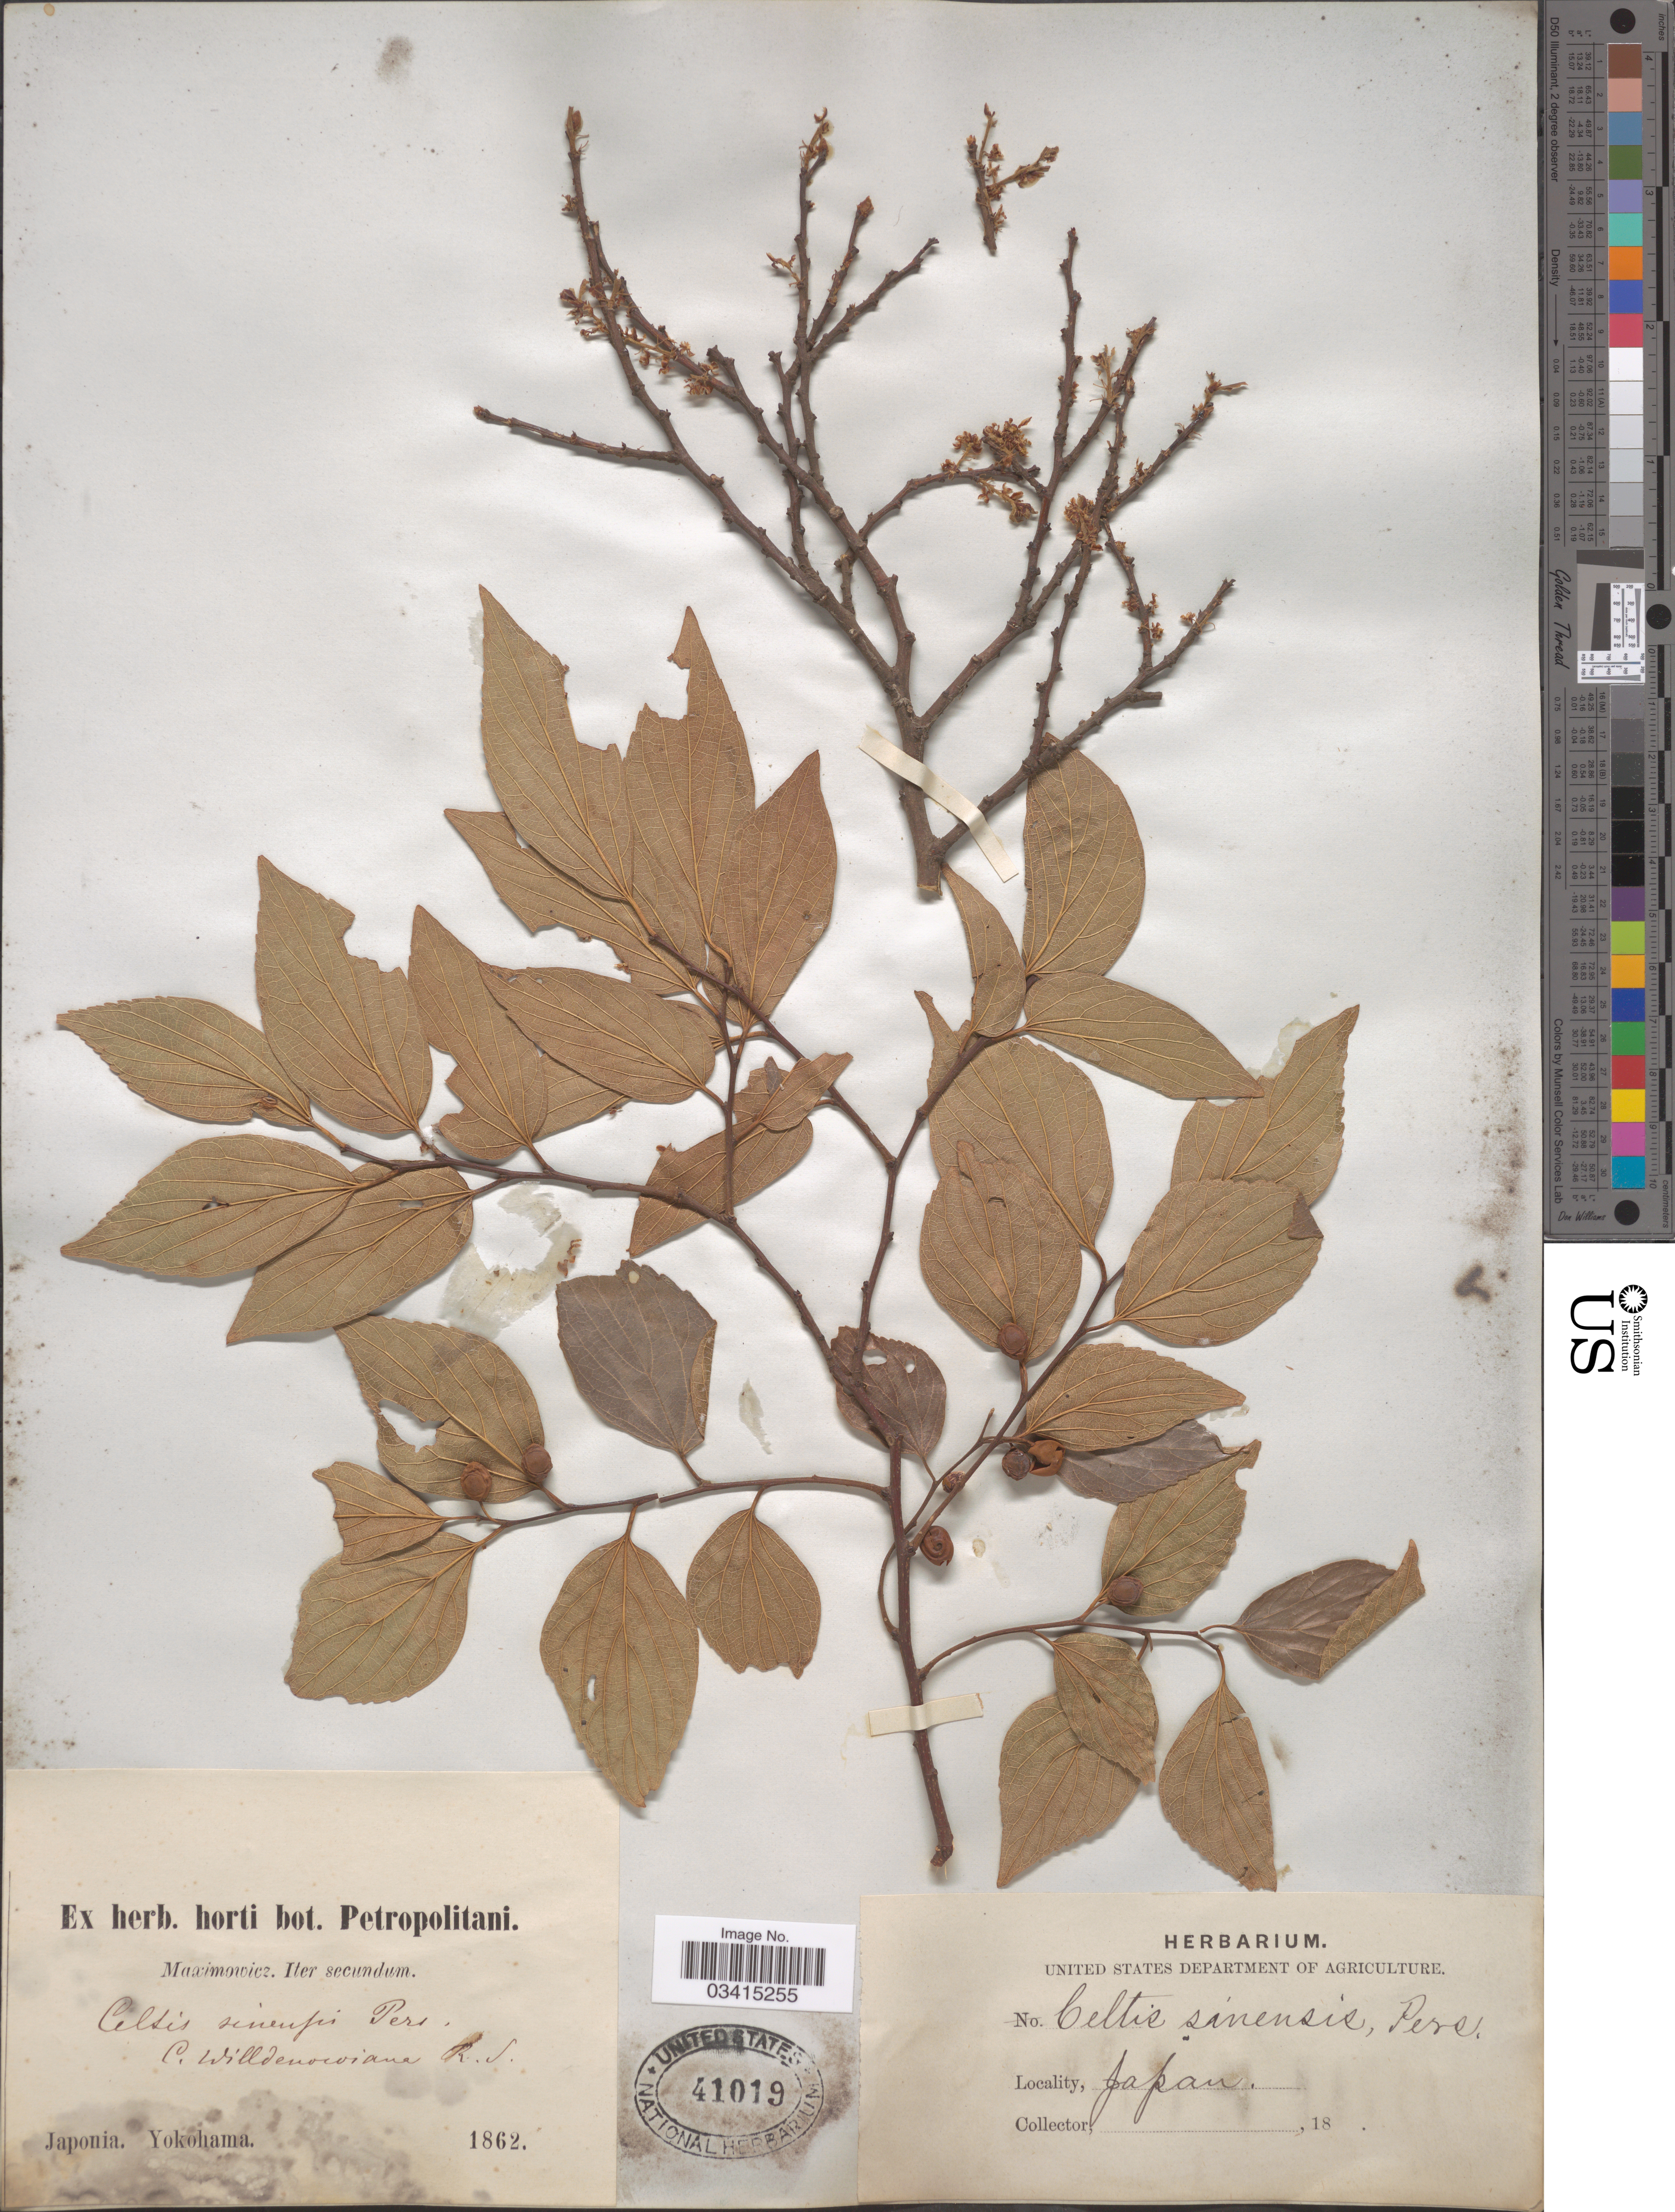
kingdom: Plantae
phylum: Tracheophyta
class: Magnoliopsida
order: Rosales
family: Cannabaceae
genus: Celtis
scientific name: Celtis sinensis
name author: Pers.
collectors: Maximowicz, --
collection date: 1862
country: Japan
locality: Yokohama.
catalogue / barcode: US 41019